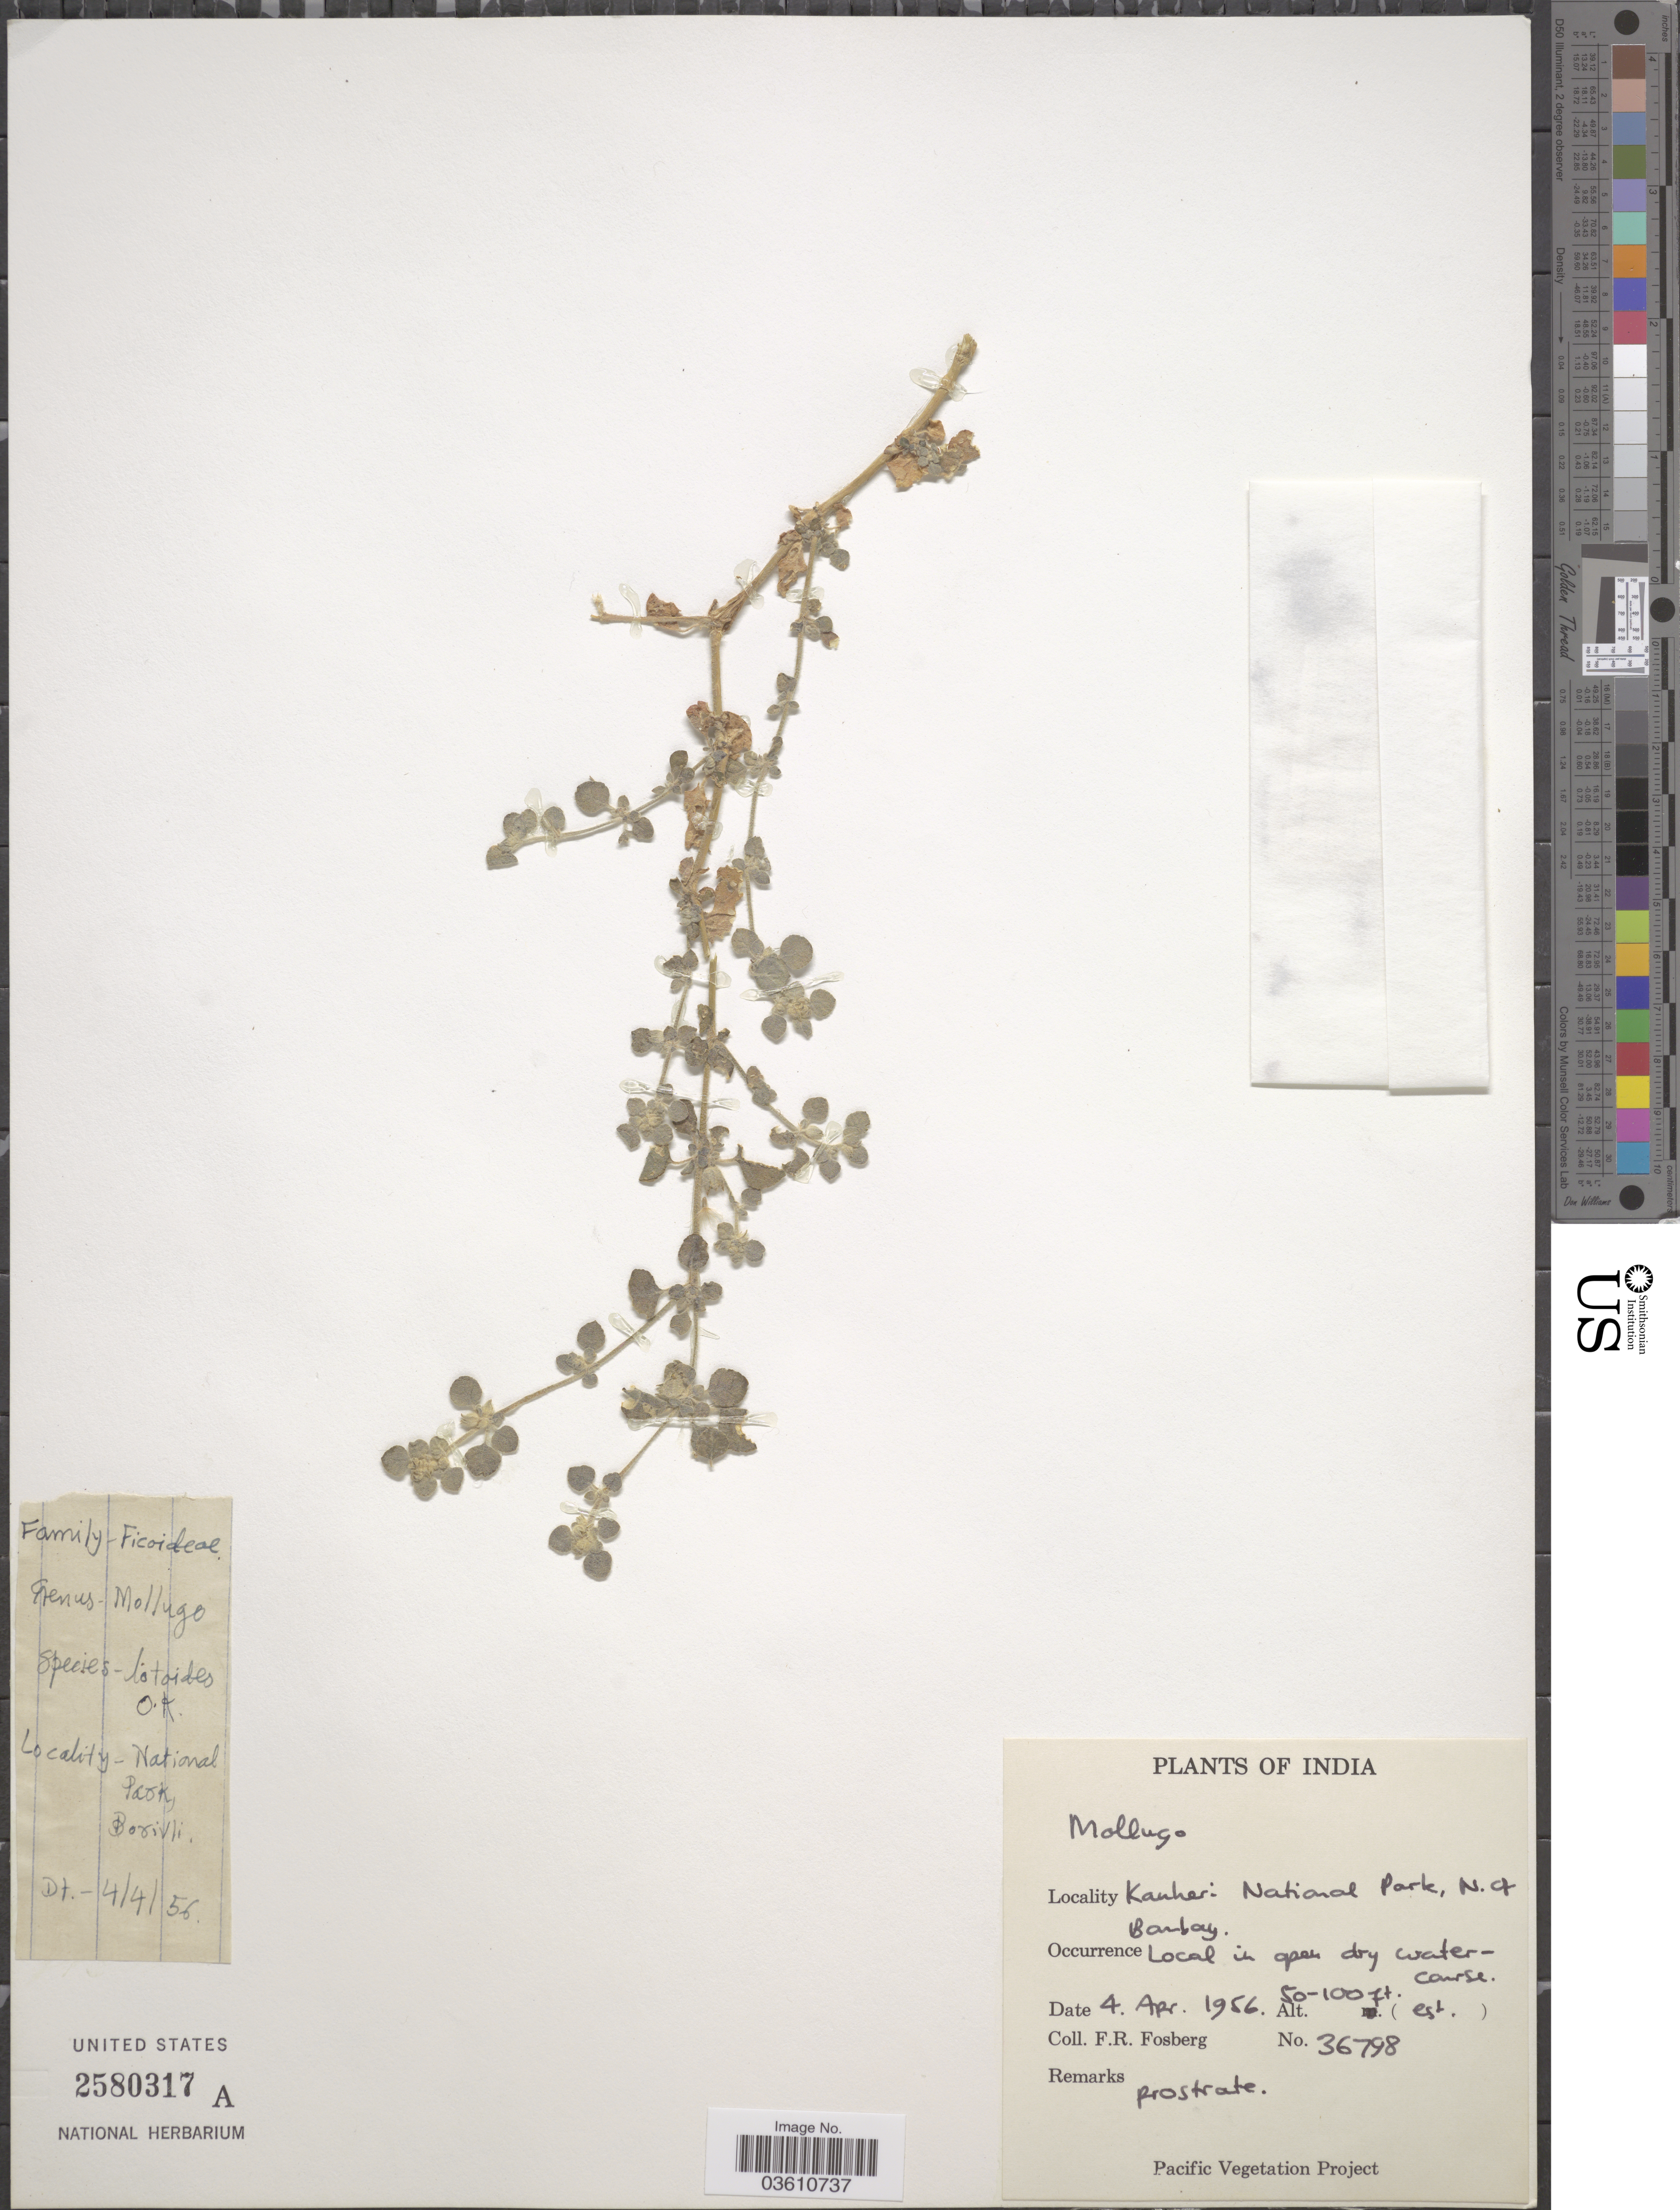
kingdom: Plantae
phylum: Tracheophyta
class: Magnoliopsida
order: Caryophyllales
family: Molluginaceae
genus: Glinus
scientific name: Glinus lotoides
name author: L.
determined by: Strong, Mark T., (BOT), Smithsonian Institution - National Museum of Natural History (UNITED STATES)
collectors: F. R. Fosberg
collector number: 36798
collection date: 1956-04-04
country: India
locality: Kanheri National Park, National Park. Bombay, Borivli.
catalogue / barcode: US 2580317A